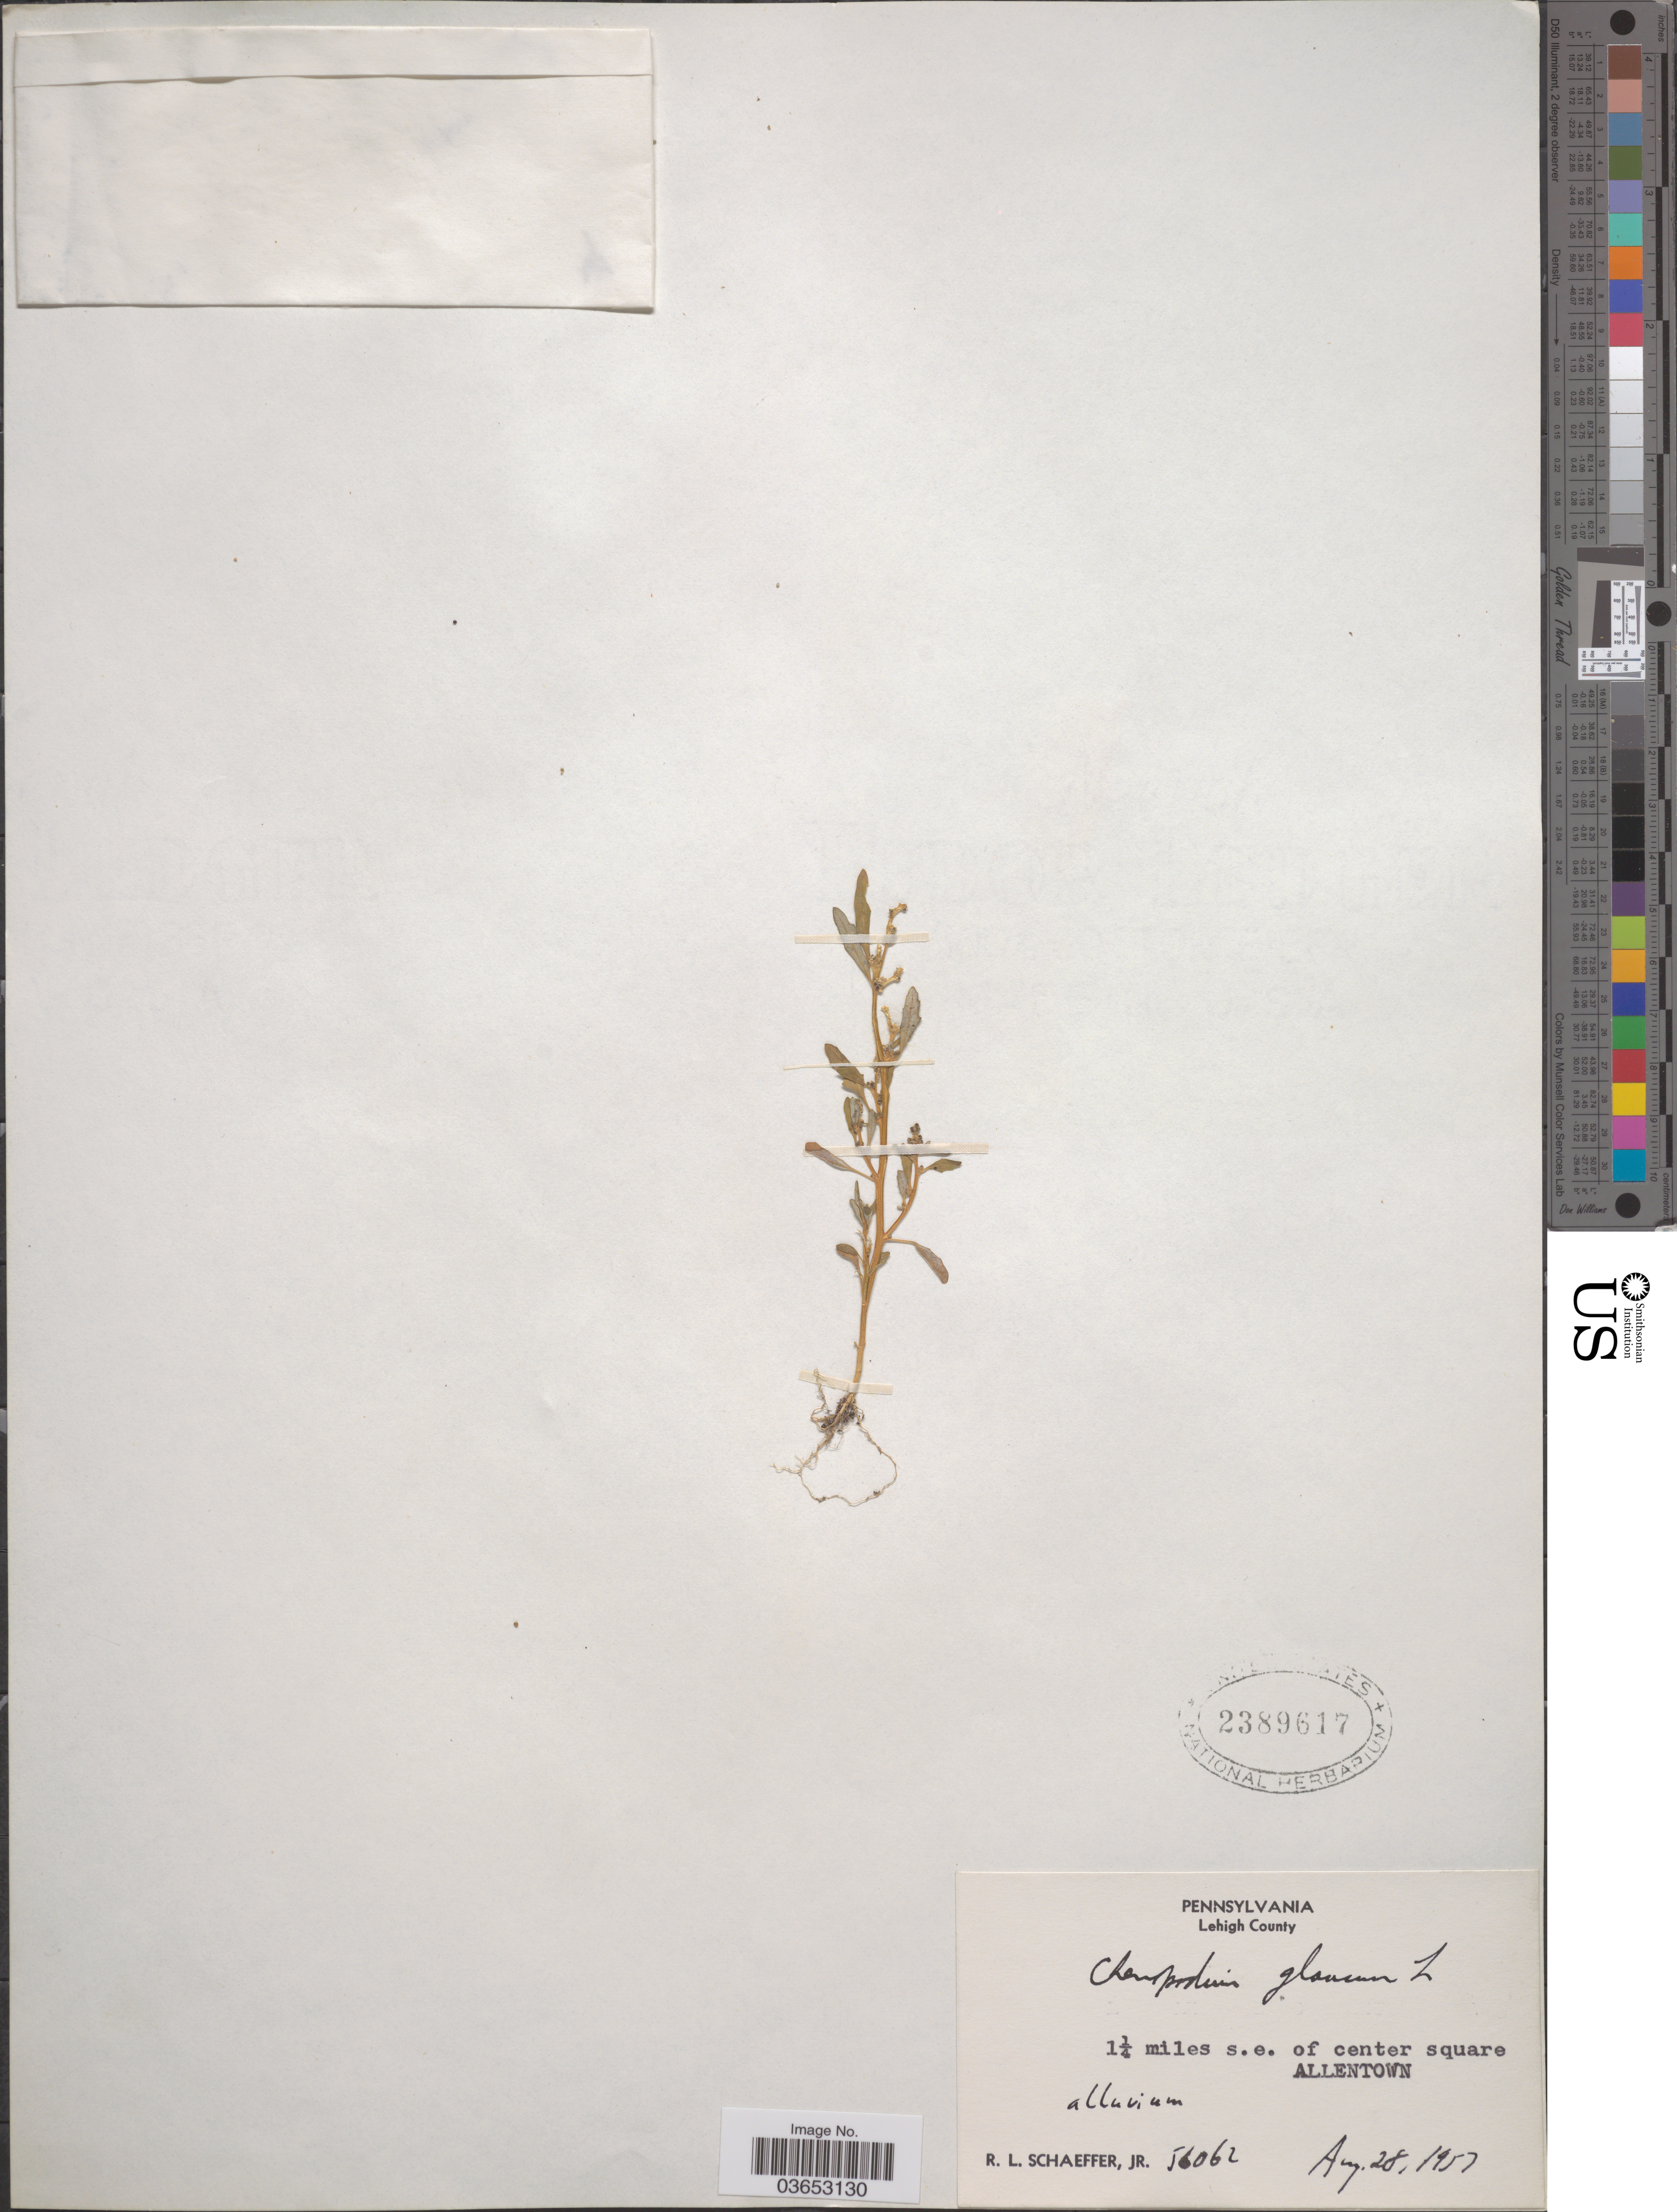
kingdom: Plantae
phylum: Tracheophyta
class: Magnoliopsida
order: Caryophyllales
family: Amaranthaceae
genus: Chenopodium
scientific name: Chenopodium glaucum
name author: L.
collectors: R. L. Schaeffer Jr.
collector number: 56062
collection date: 1957-08-28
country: United States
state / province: Pennsylvania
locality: Lehigh County. 1¼ miles s.e. of center square Allentown.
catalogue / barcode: US 2389617